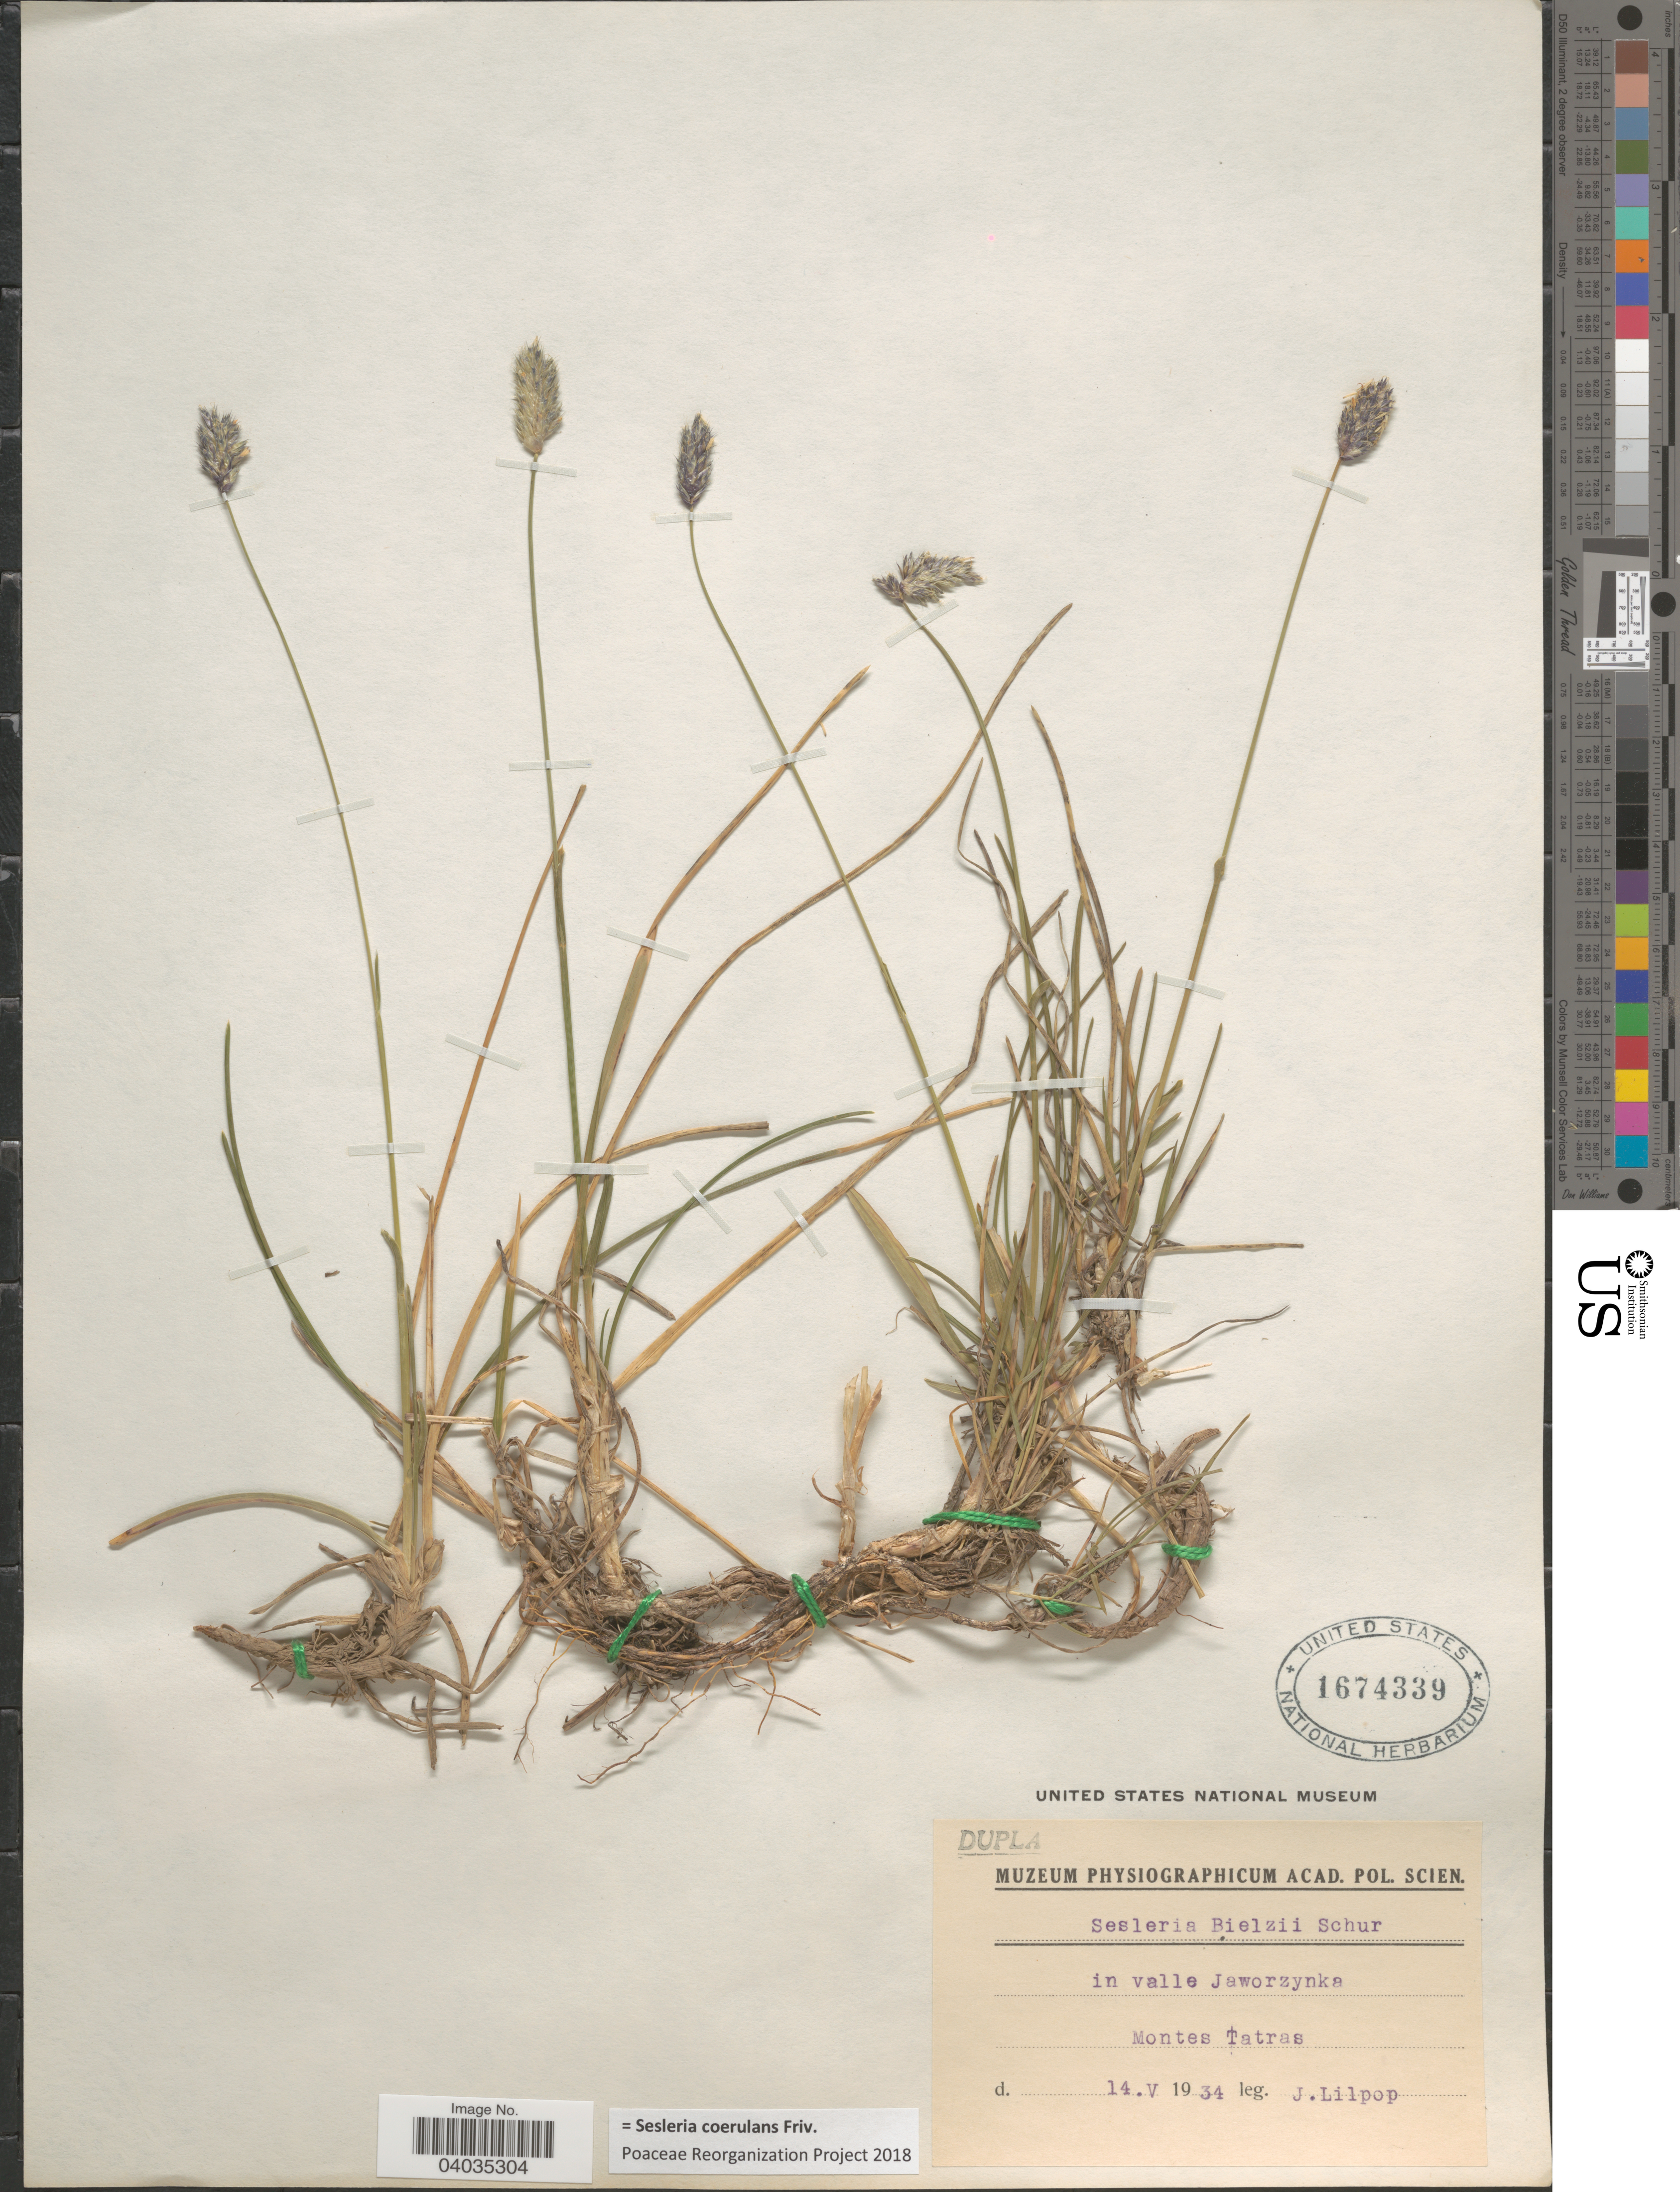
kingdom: Plantae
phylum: Tracheophyta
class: Liliopsida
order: Poales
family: Poaceae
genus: Sesleria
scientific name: Sesleria coerulans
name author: Friv.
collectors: J. Lilpop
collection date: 1934-05-14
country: Poland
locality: In valle Jaworzynka. Montes Tatras.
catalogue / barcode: US 1674339